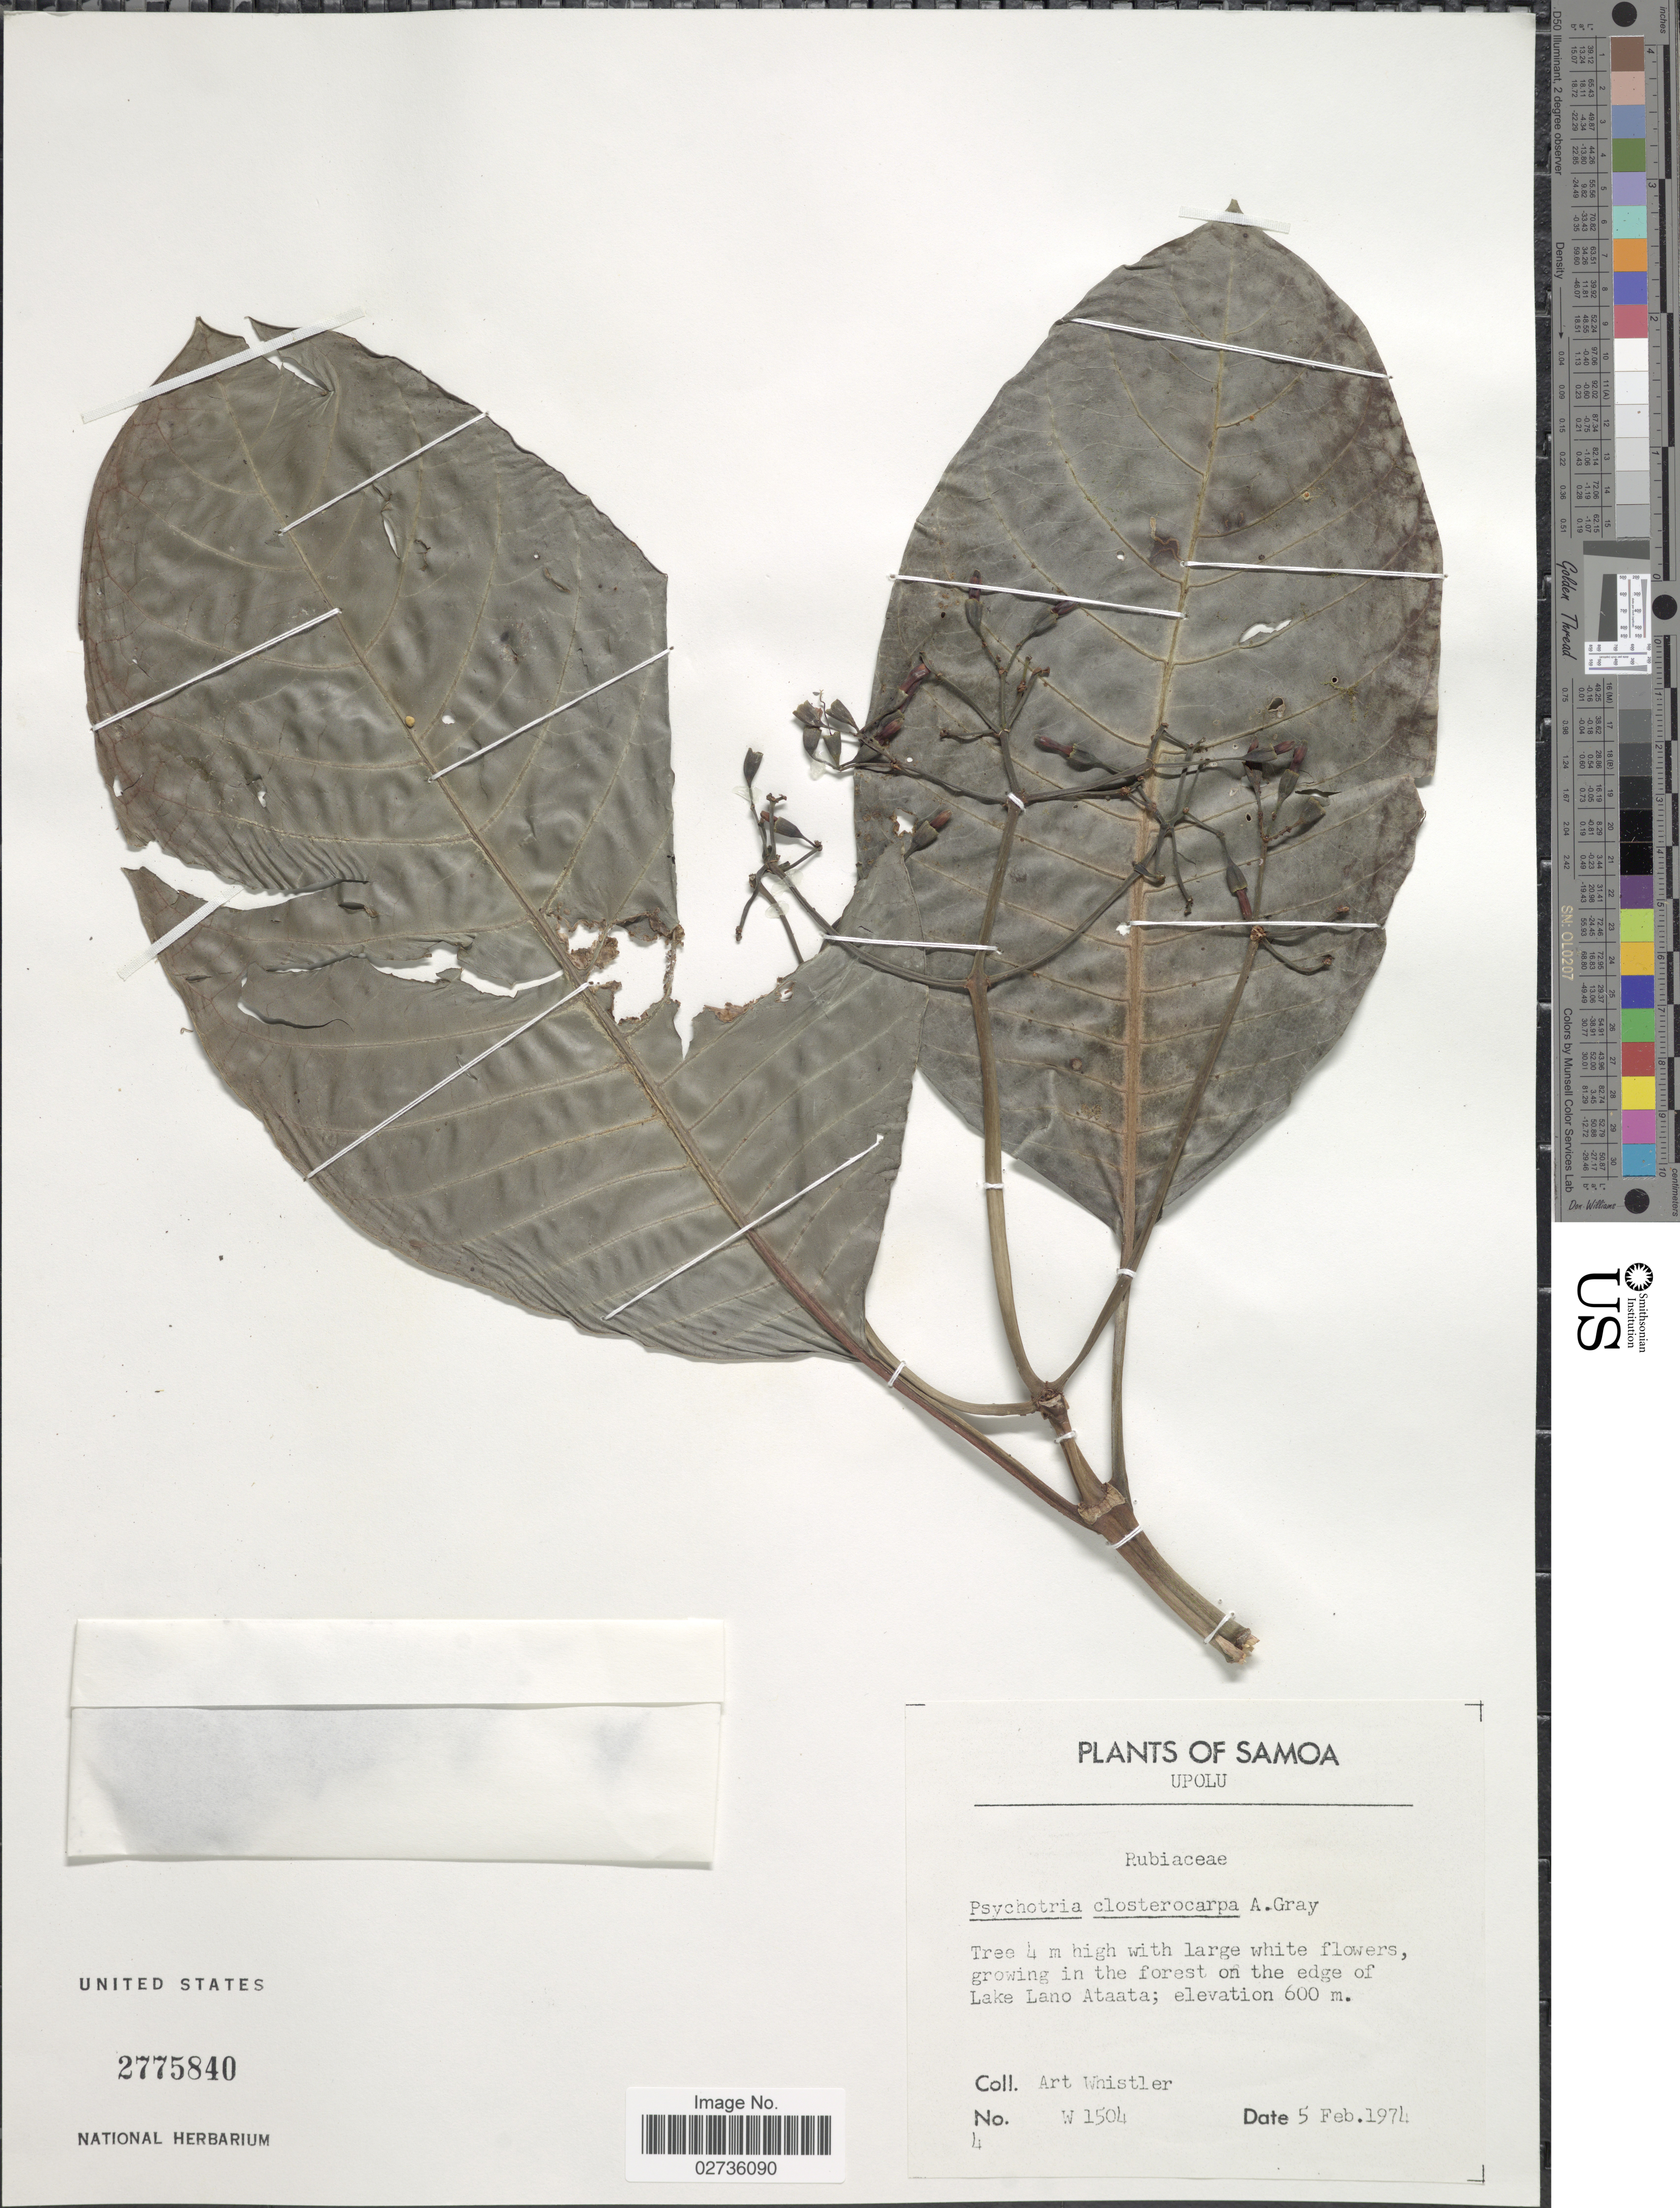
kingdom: Plantae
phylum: Tracheophyta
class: Magnoliopsida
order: Gentianales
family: Rubiaceae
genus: Psychotria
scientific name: Psychotria closterocarpa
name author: A. Gray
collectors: A. Whistler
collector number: W 1504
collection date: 1974-02-05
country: Samoa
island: Upolu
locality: Upolu. Growing in the forest on the edge of Lake Lano Ataata.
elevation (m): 600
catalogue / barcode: US 2775840